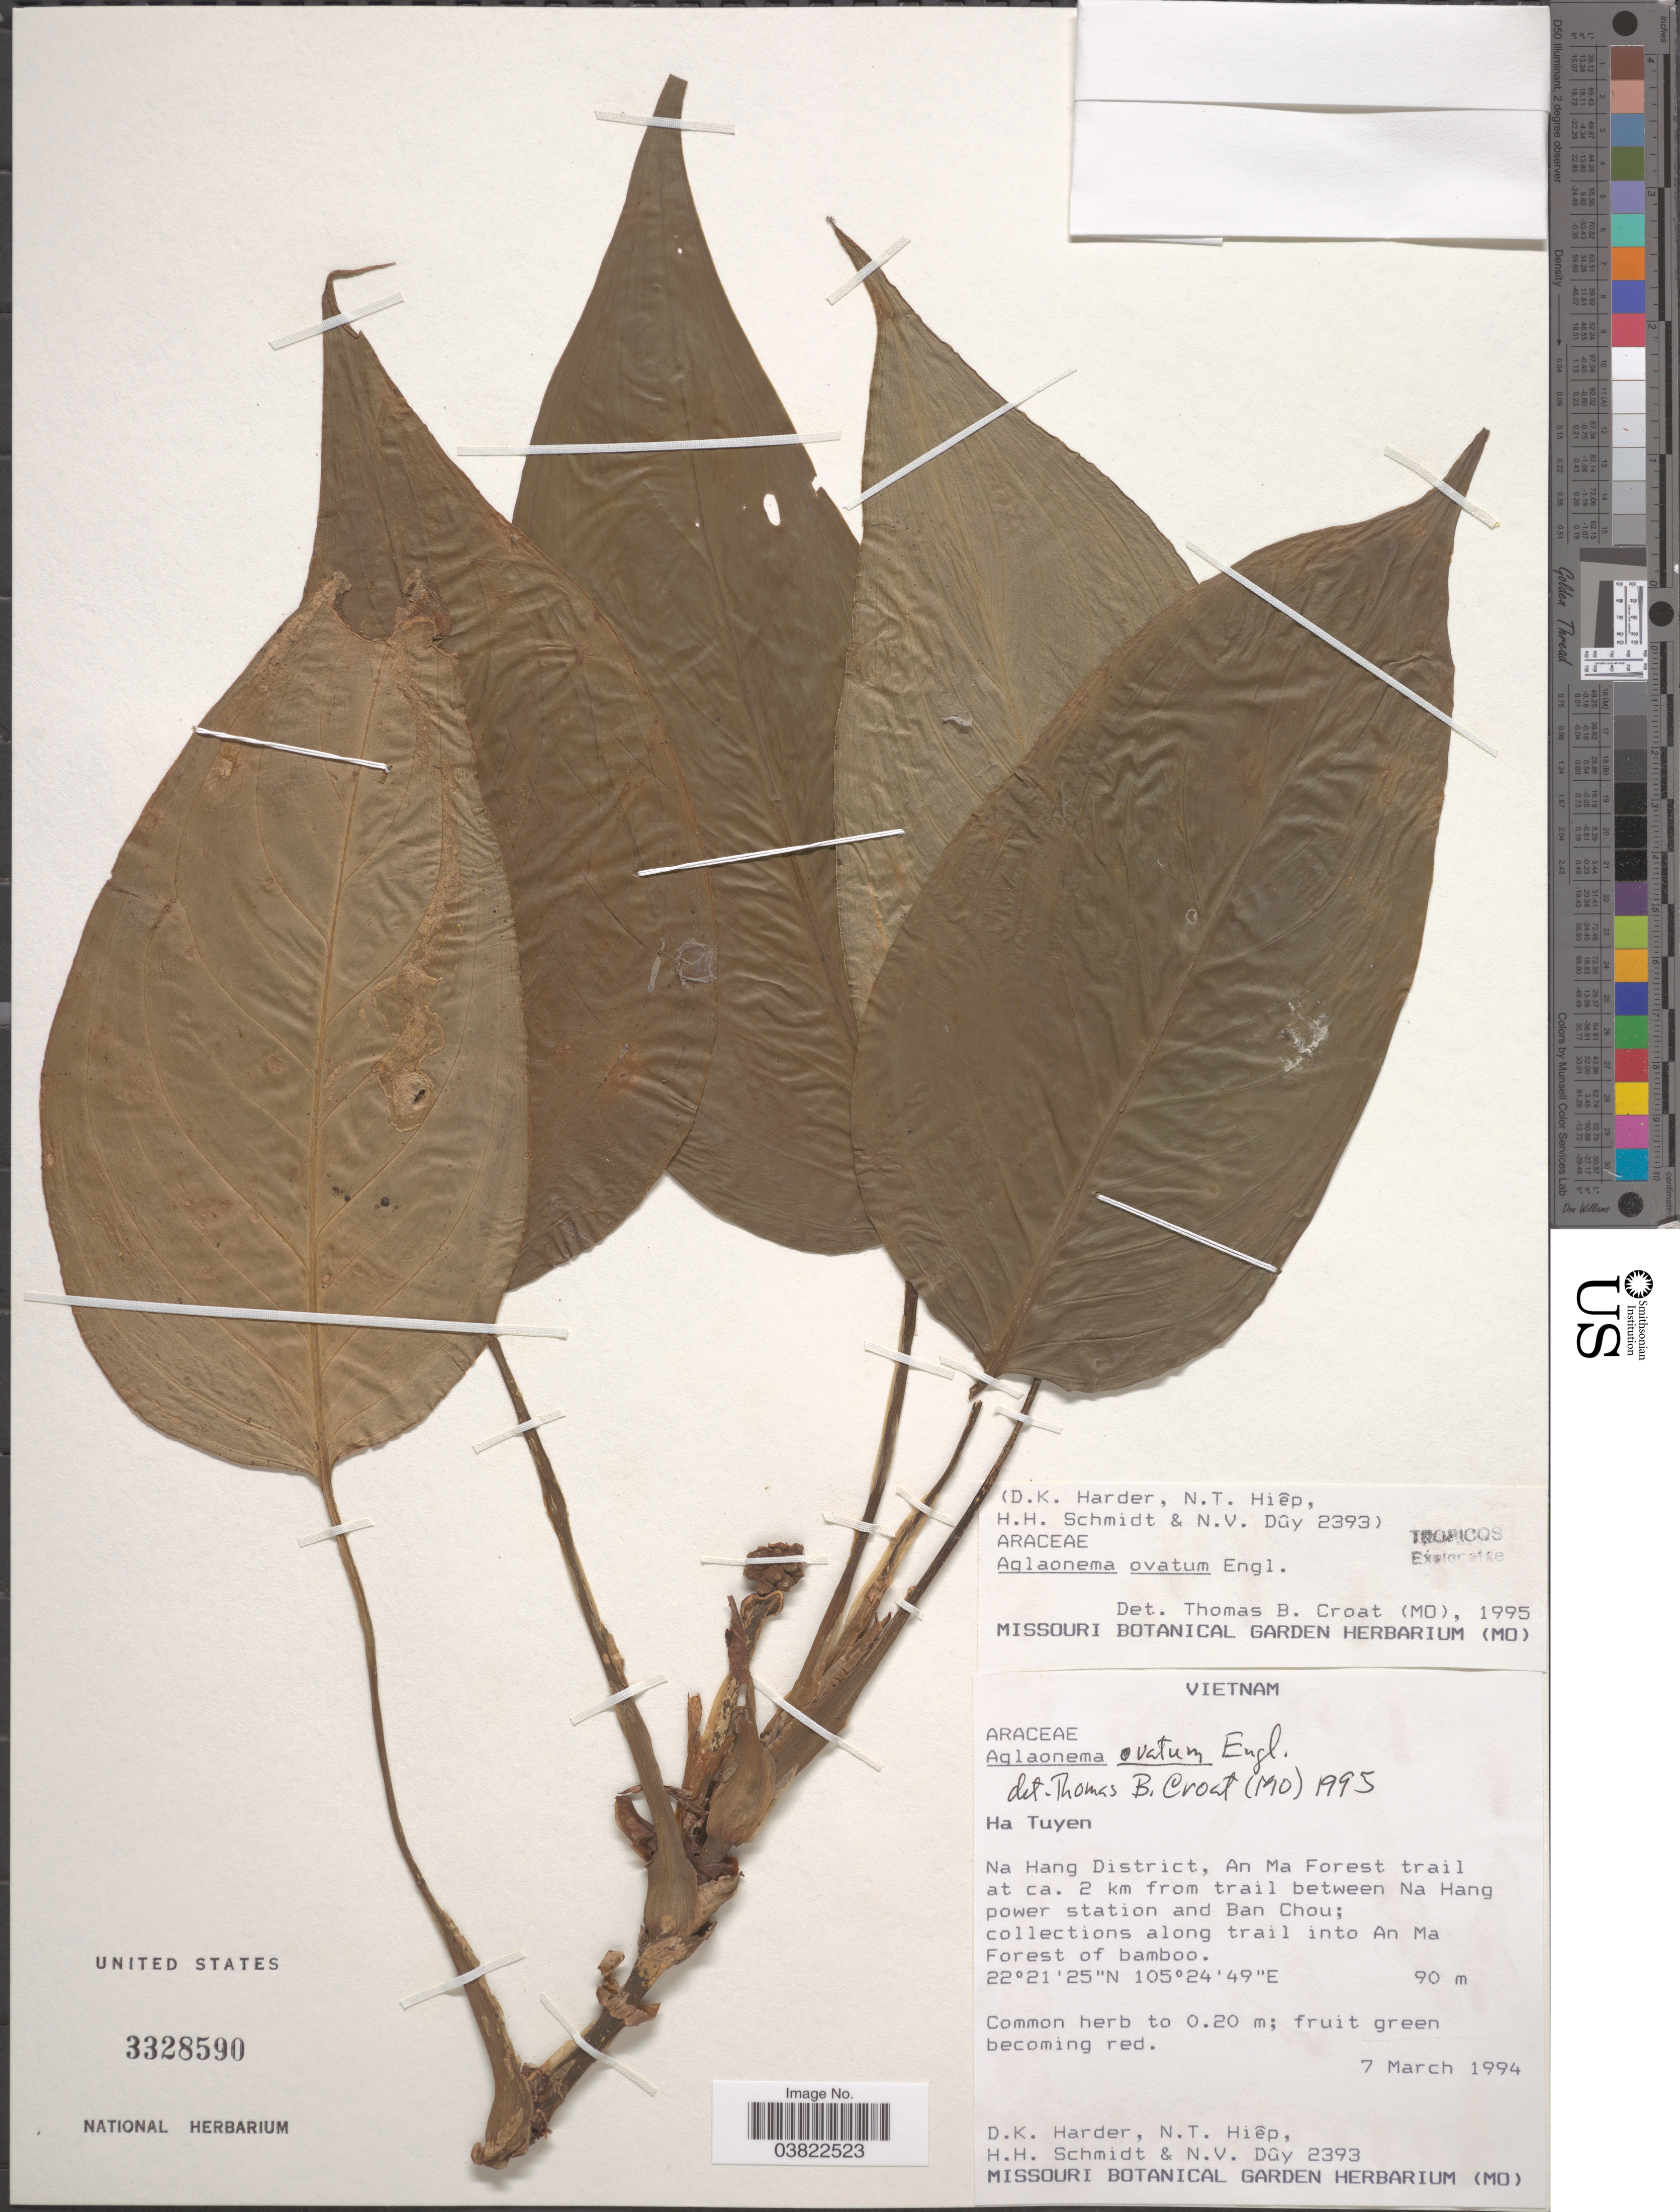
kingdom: Plantae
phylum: Tracheophyta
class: Liliopsida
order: Alismatales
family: Araceae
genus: Aglaonema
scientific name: Aglaonema ovatum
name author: Engl.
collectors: D. Harder, N. T. Hiep, H. H. Schmidt & N. V. Dûy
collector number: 2393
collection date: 1994-03-07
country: Vietnam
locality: Ha Tuyen. Na Hang District, An Ma Forest trail at ca. 2 km from trail between Na Hang power station and Ban Chou; collections along trail into An Ma Forest.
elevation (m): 90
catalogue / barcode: US 3328590